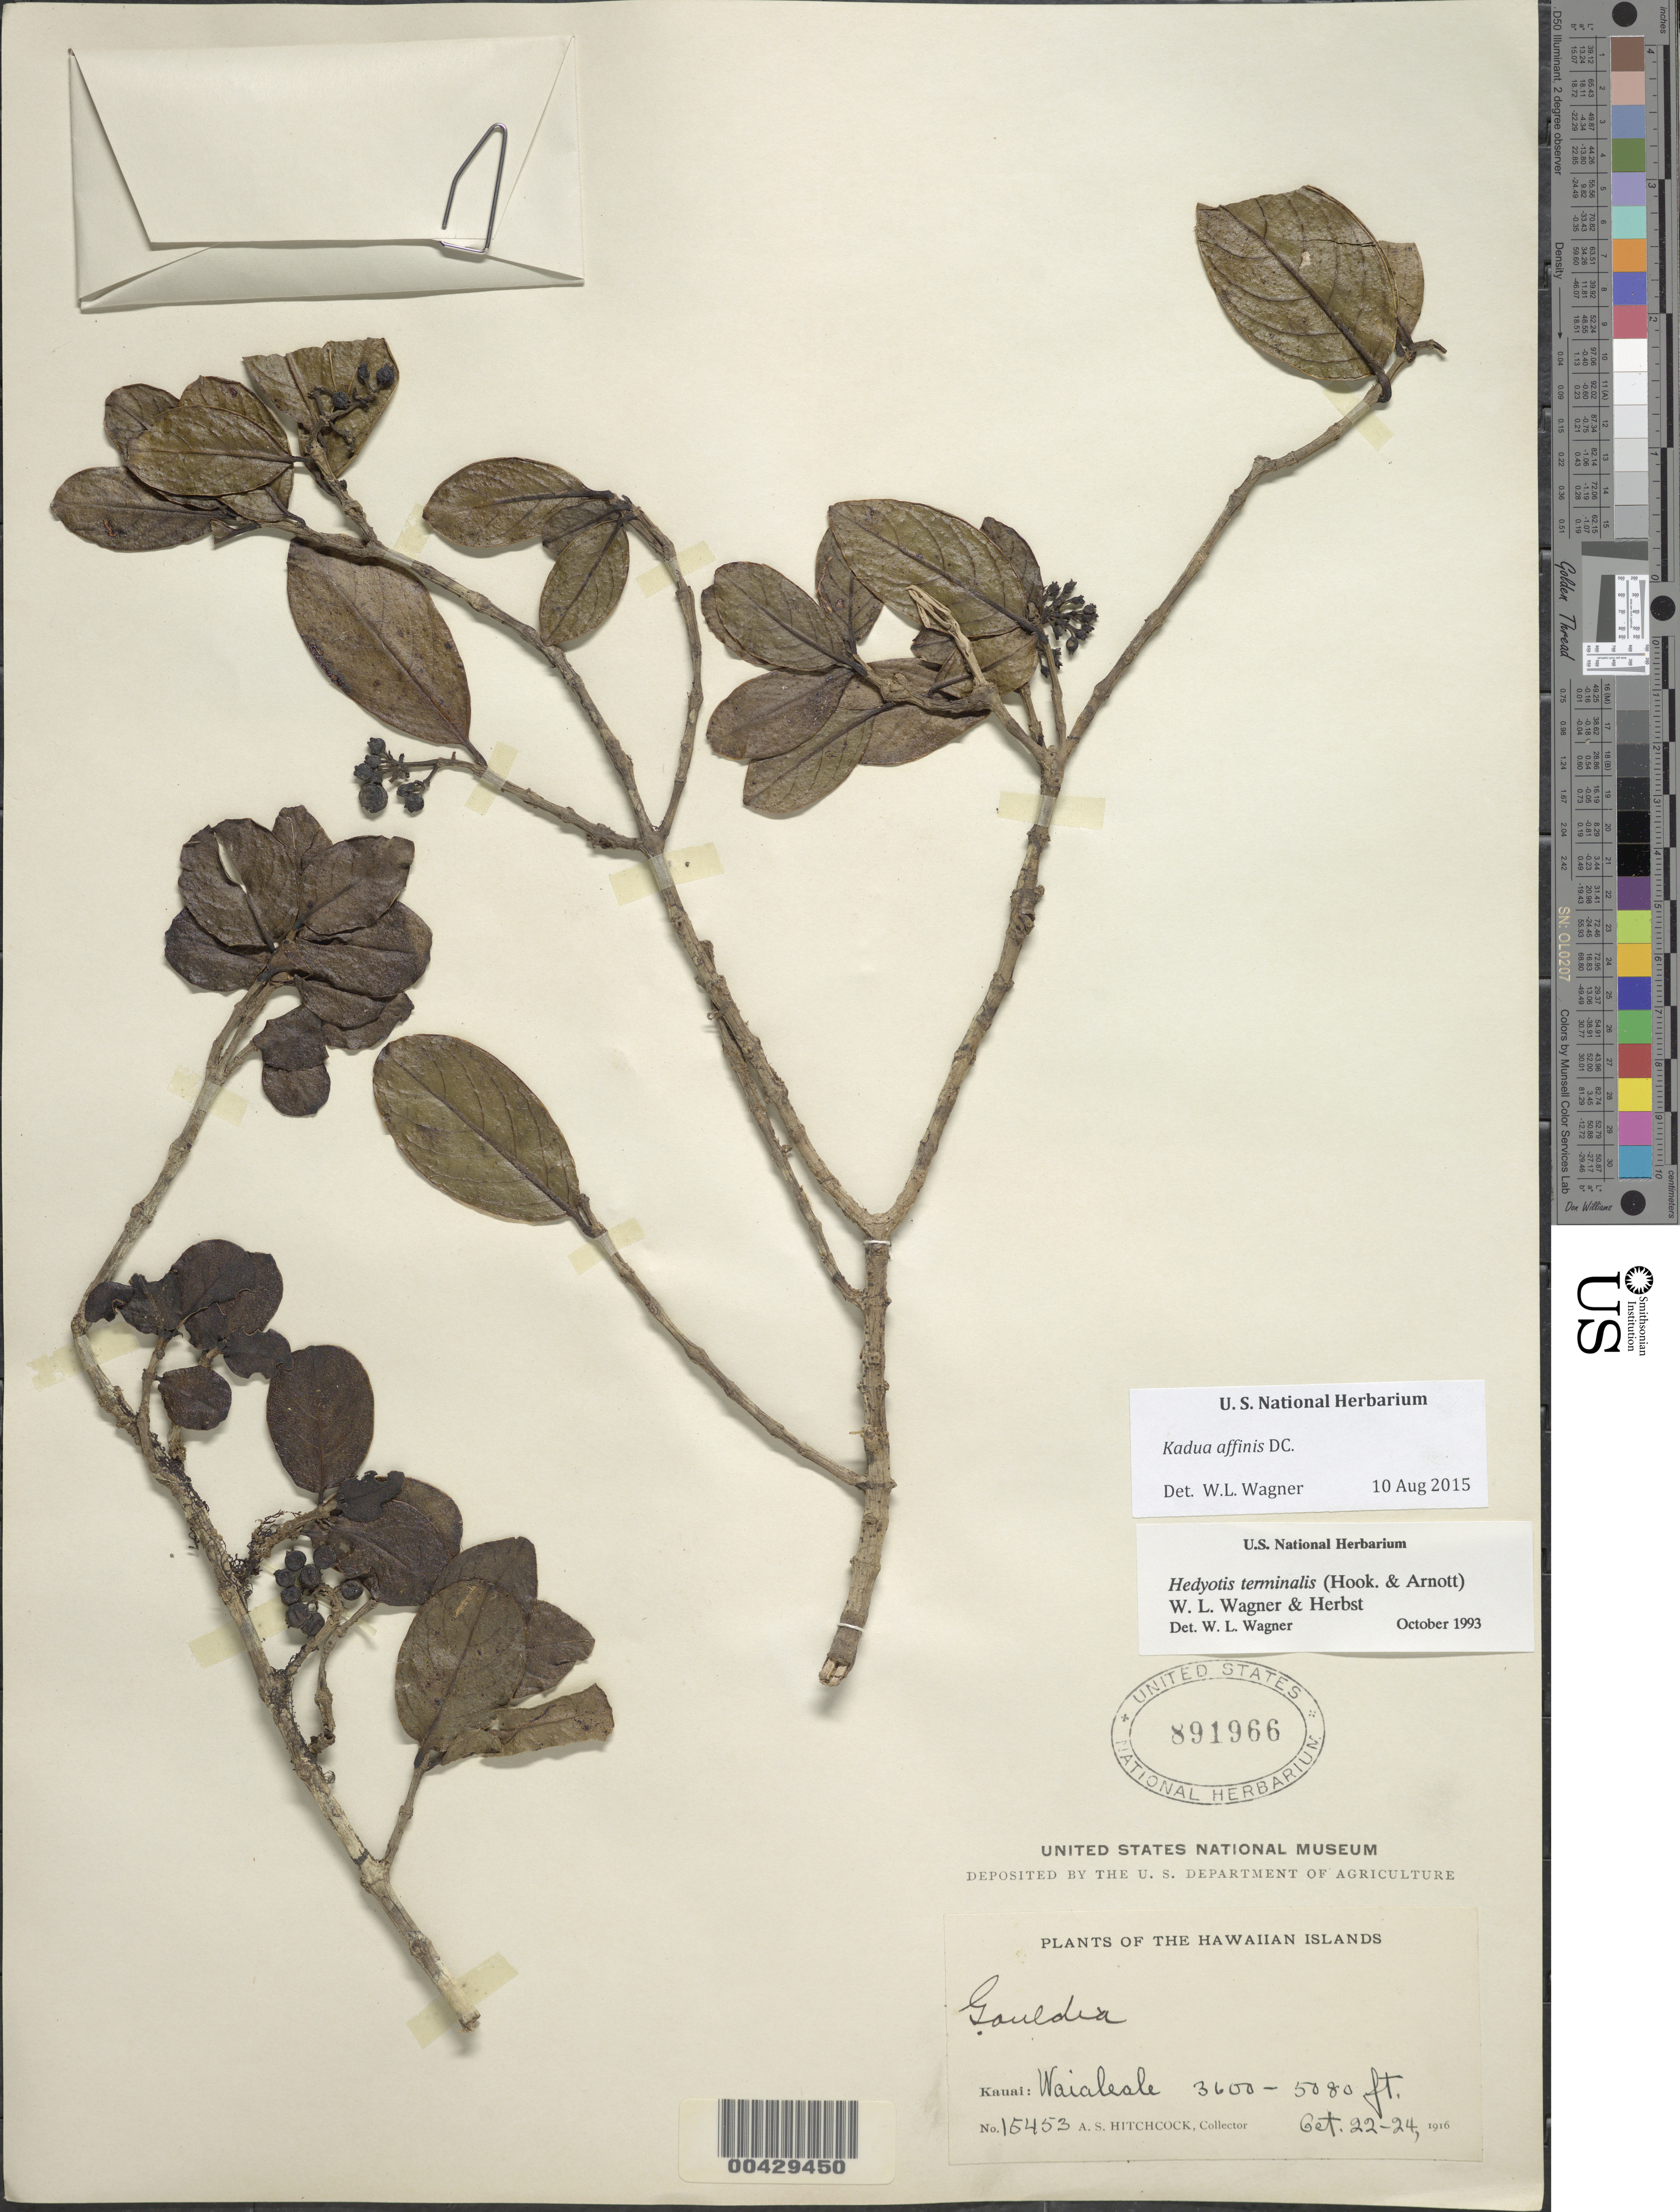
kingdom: Plantae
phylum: Tracheophyta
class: Magnoliopsida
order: Gentianales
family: Rubiaceae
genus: Kadua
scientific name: Kadua affinis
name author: DC.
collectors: A. S. Hitchcock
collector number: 15453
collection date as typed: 22 Oct 1916 to 24 Oct 1916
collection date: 1916-10-22/1916-10-24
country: United States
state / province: Hawaii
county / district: Kauai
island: Kaua'i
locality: Waialeale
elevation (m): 1097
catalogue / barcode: US 891966